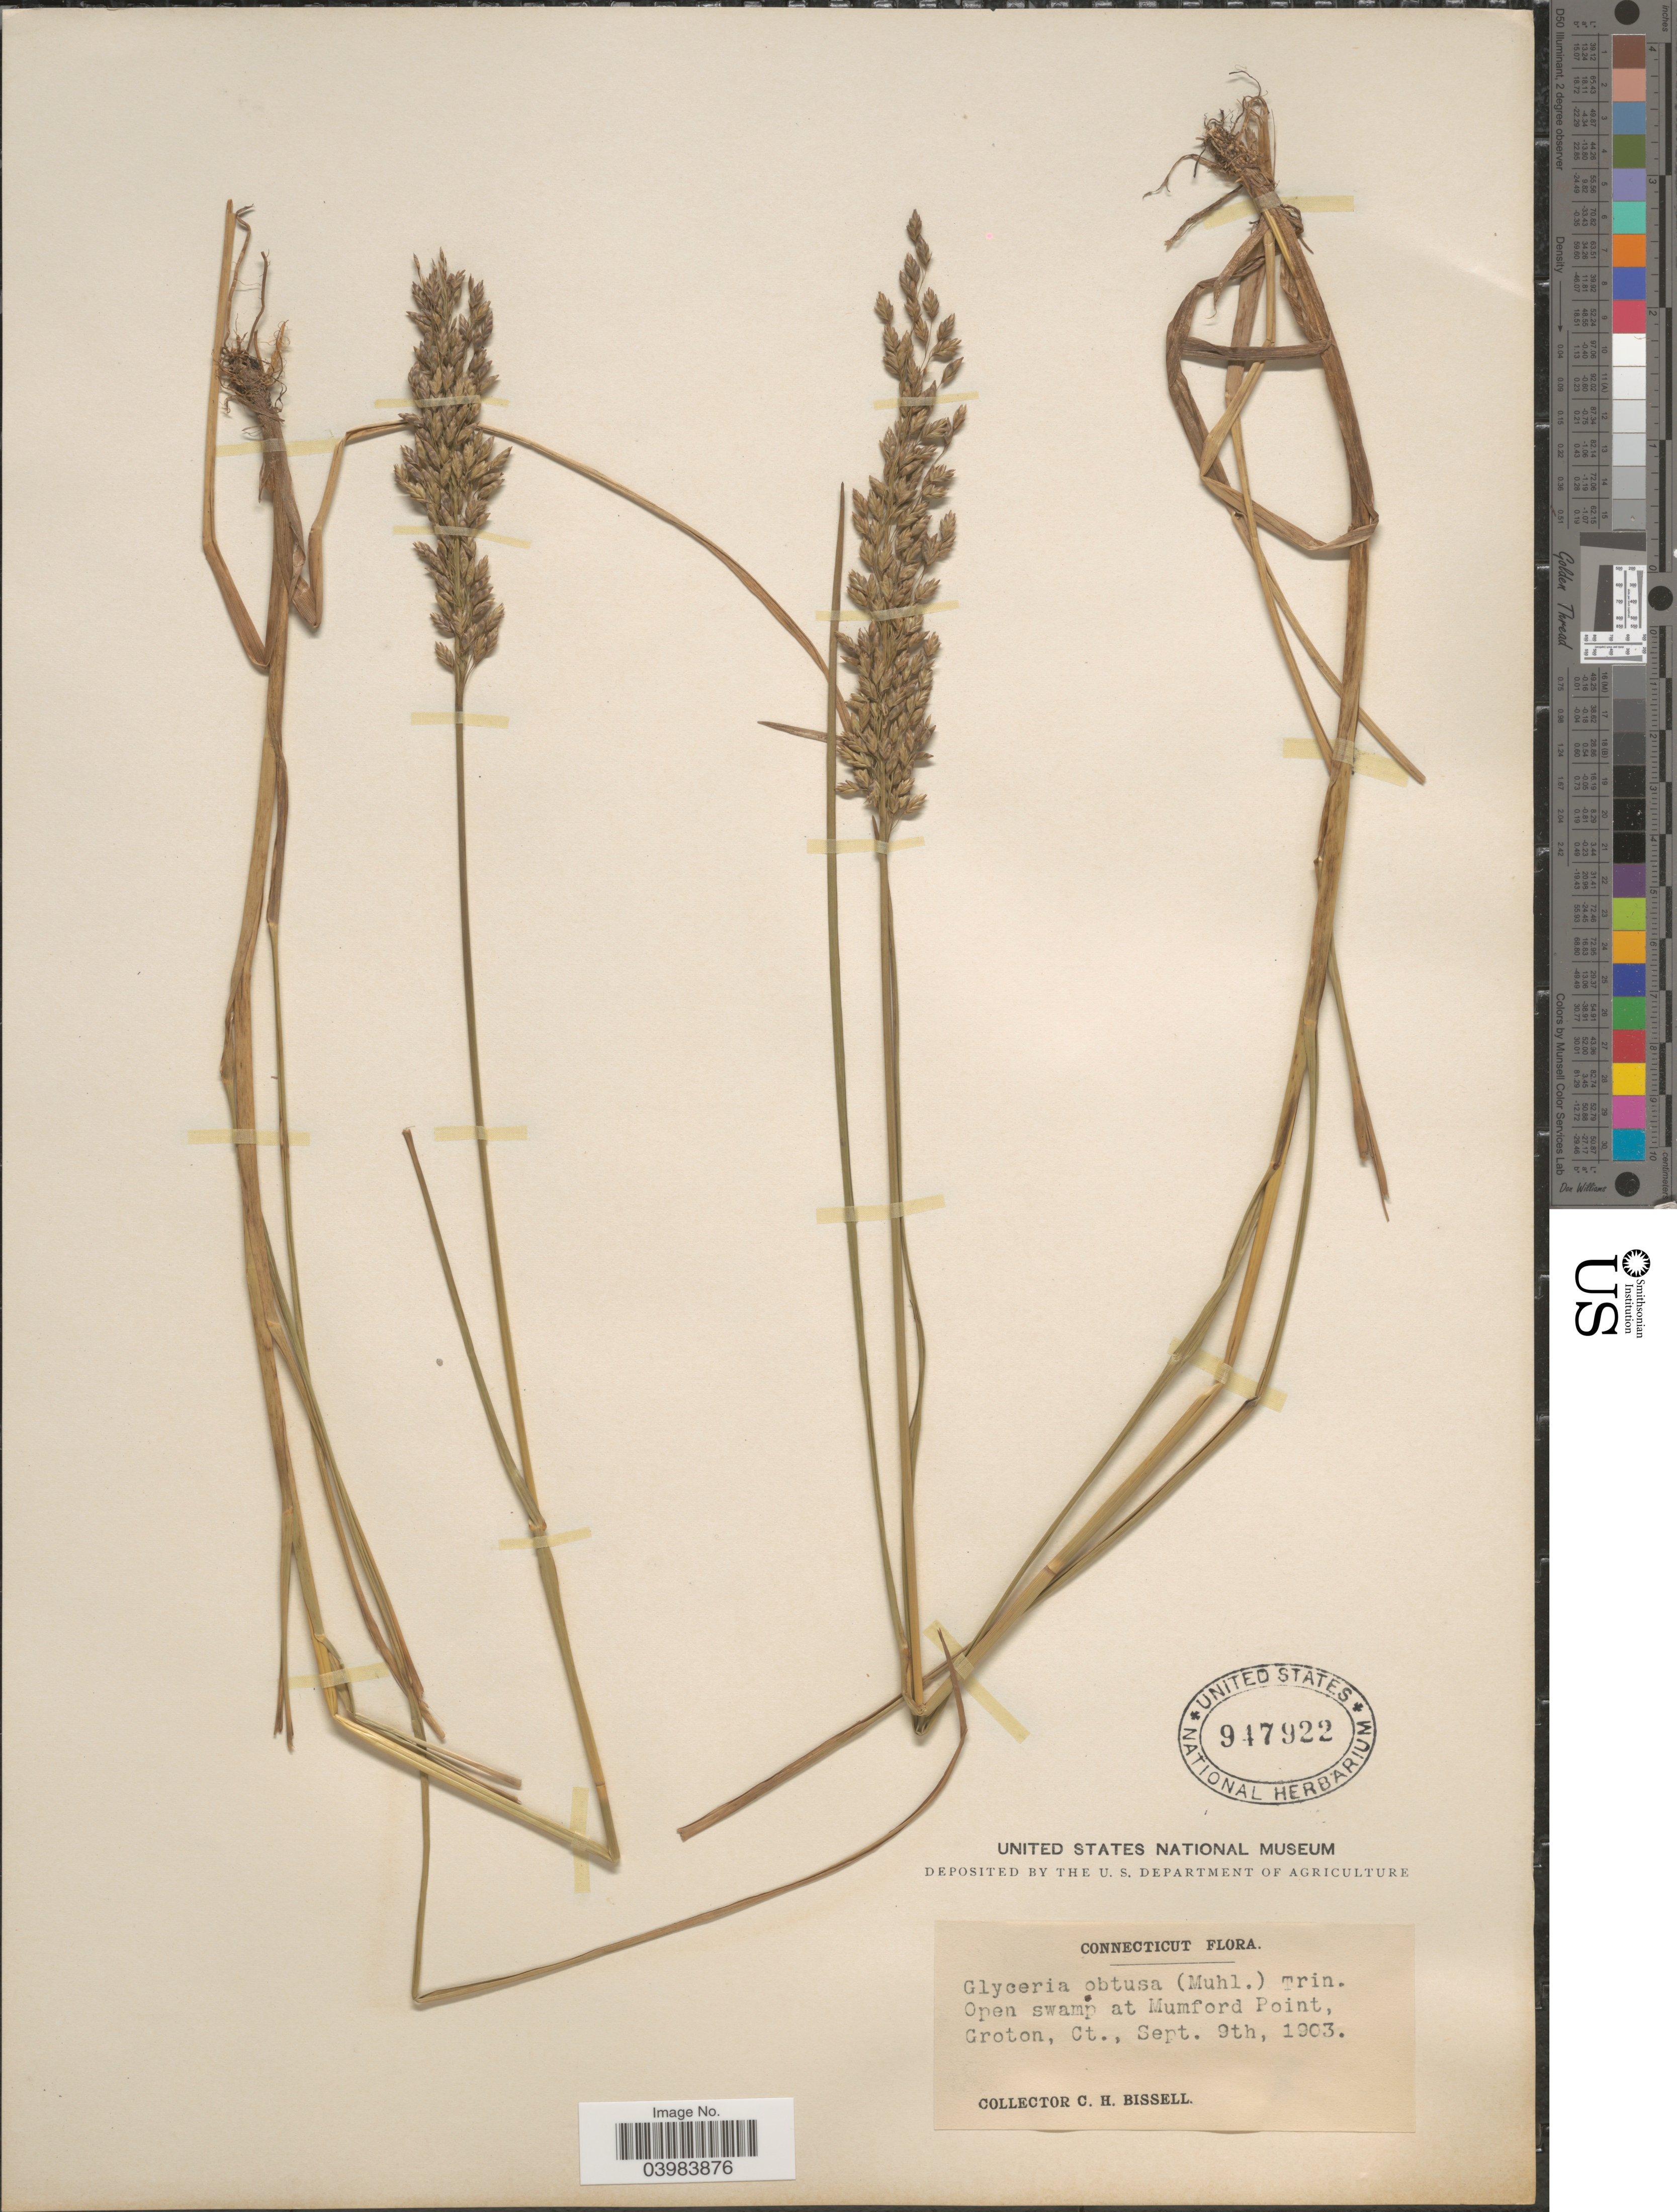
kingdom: Plantae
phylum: Tracheophyta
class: Liliopsida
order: Poales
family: Poaceae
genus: Glyceria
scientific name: Glyceria obtusa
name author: (Muhl.) Trin.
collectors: C. Bissell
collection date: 1903-09-09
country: United States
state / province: Connecticut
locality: At Mumford Point, Groton.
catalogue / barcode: US 947922